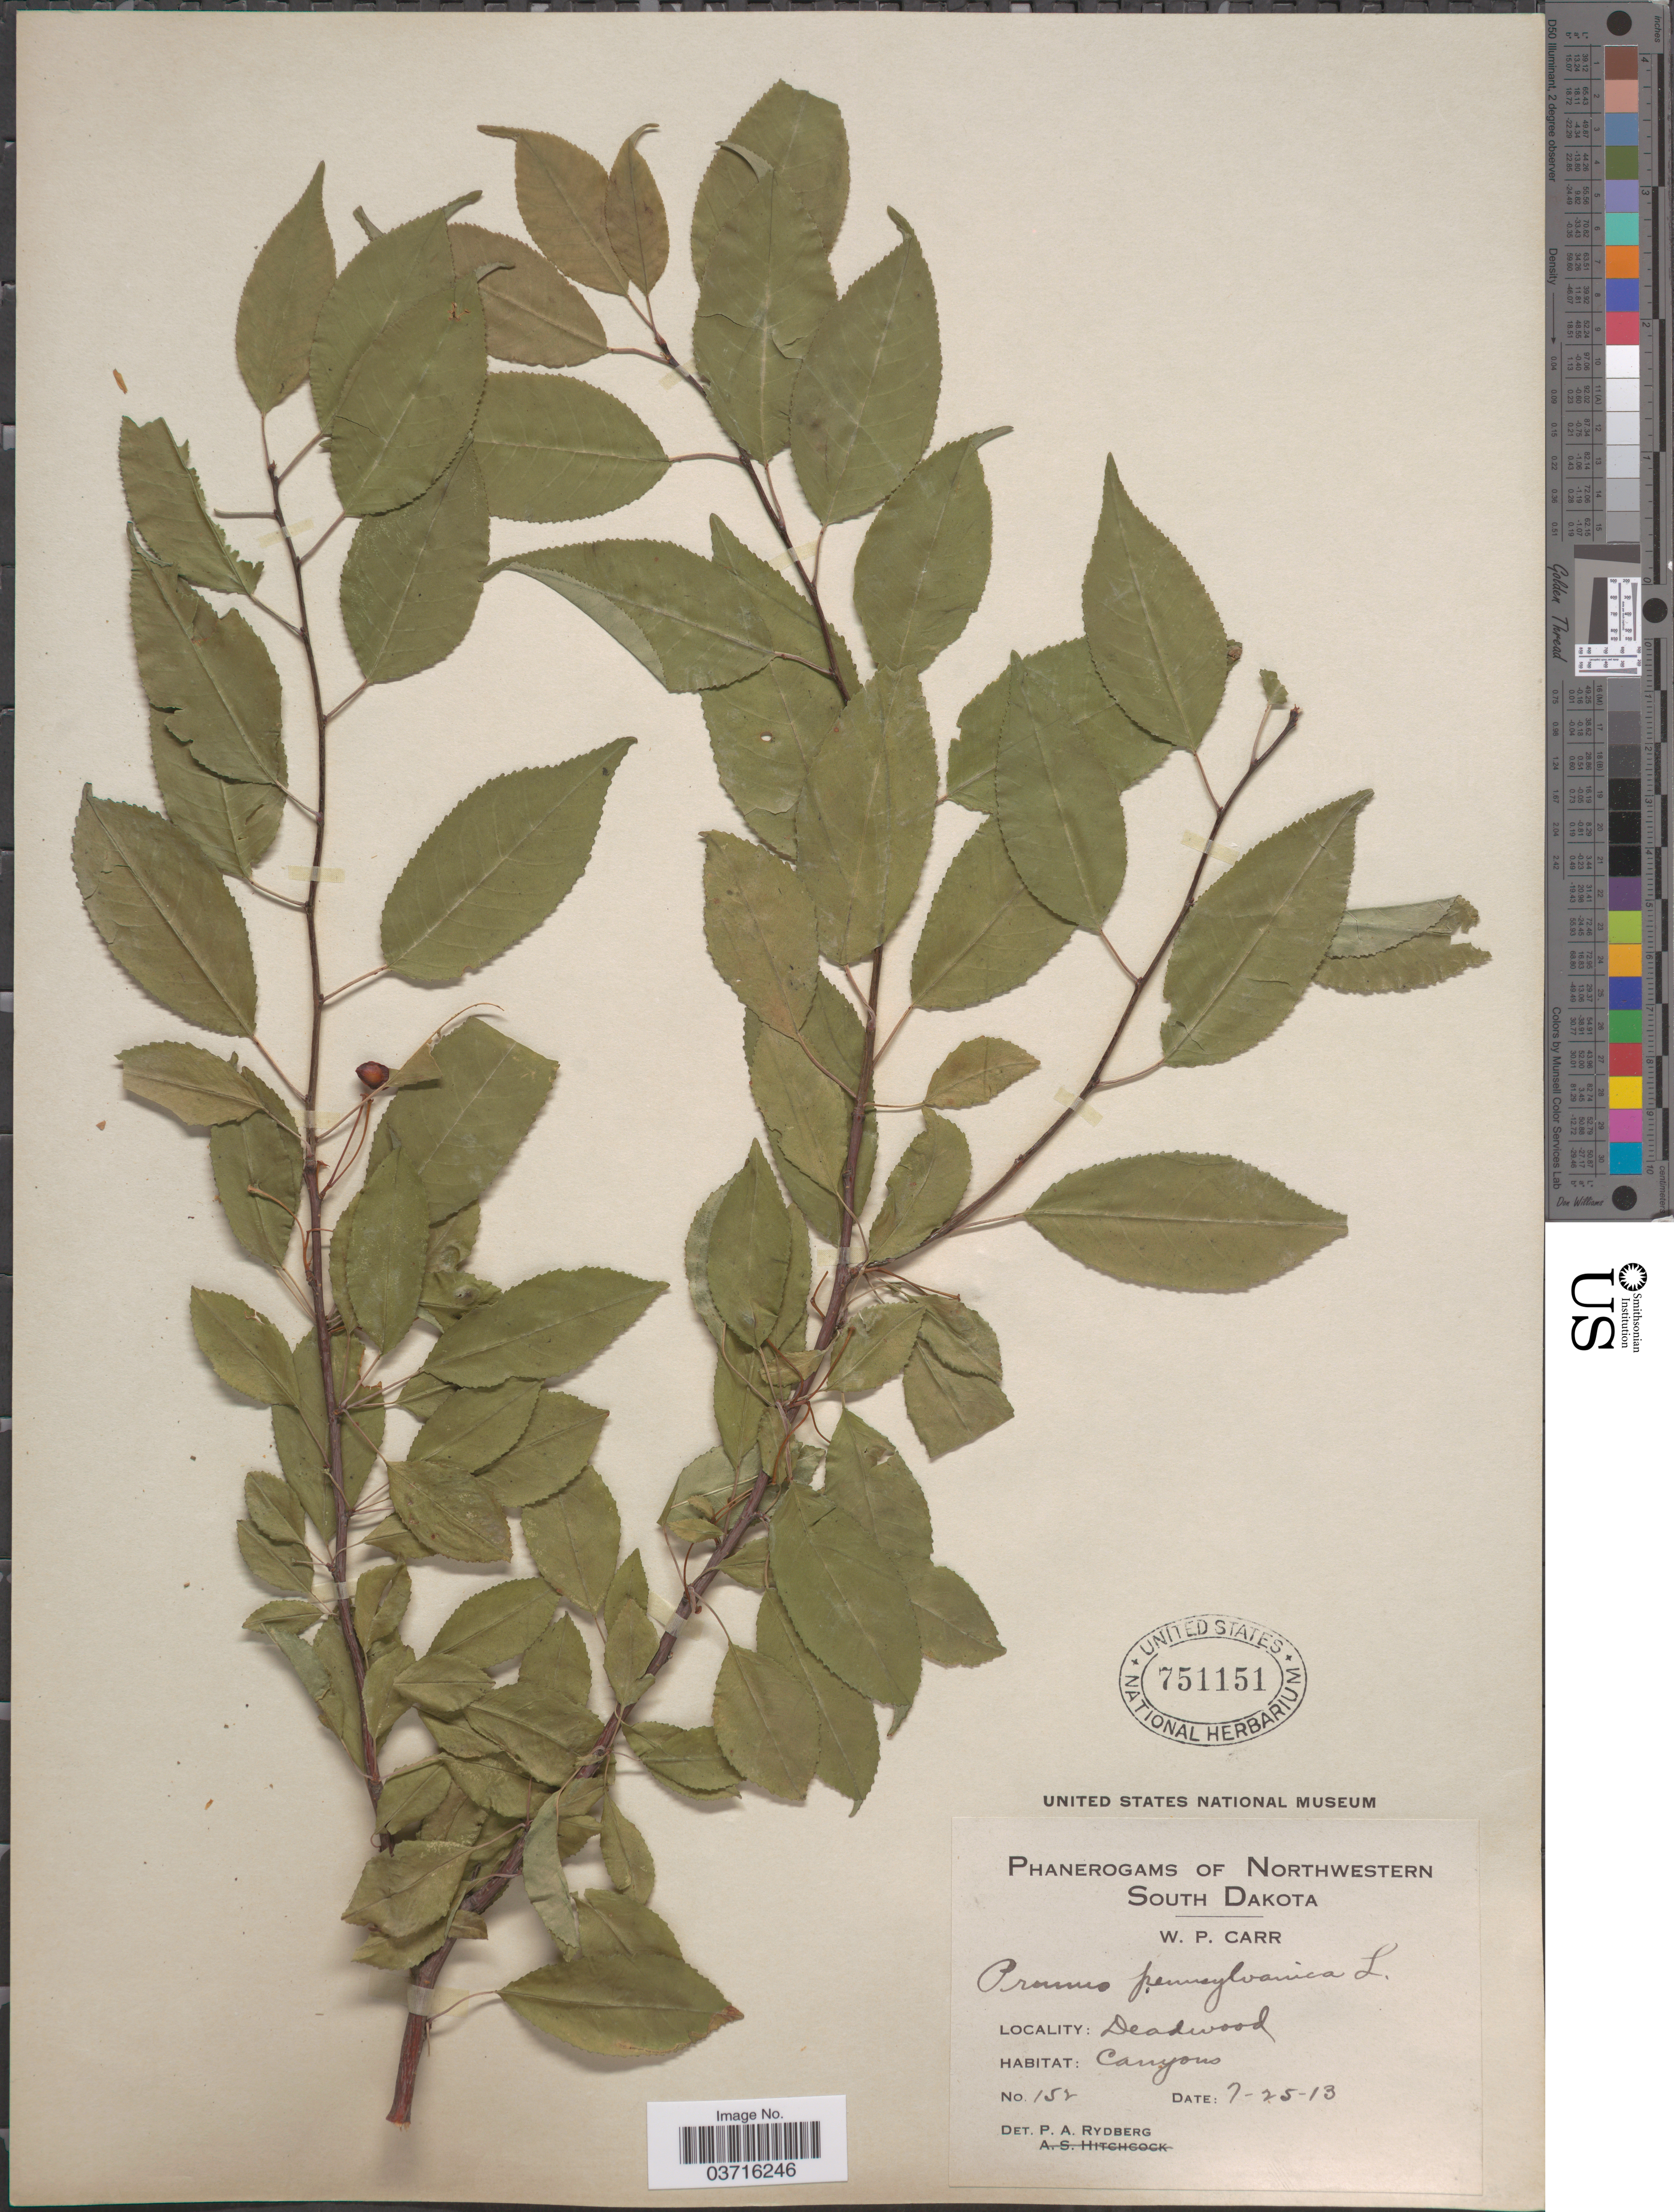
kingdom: Plantae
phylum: Tracheophyta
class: Magnoliopsida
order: Rosales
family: Rosaceae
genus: Prunus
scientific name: Prunus pensylvanica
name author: L. f.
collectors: W. Carr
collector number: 152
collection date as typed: Transcribed d/m/y: 25/7/13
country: United States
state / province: South Dakota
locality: Northwestern South Dakota. Deadwood, Canyons.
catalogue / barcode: US 751151